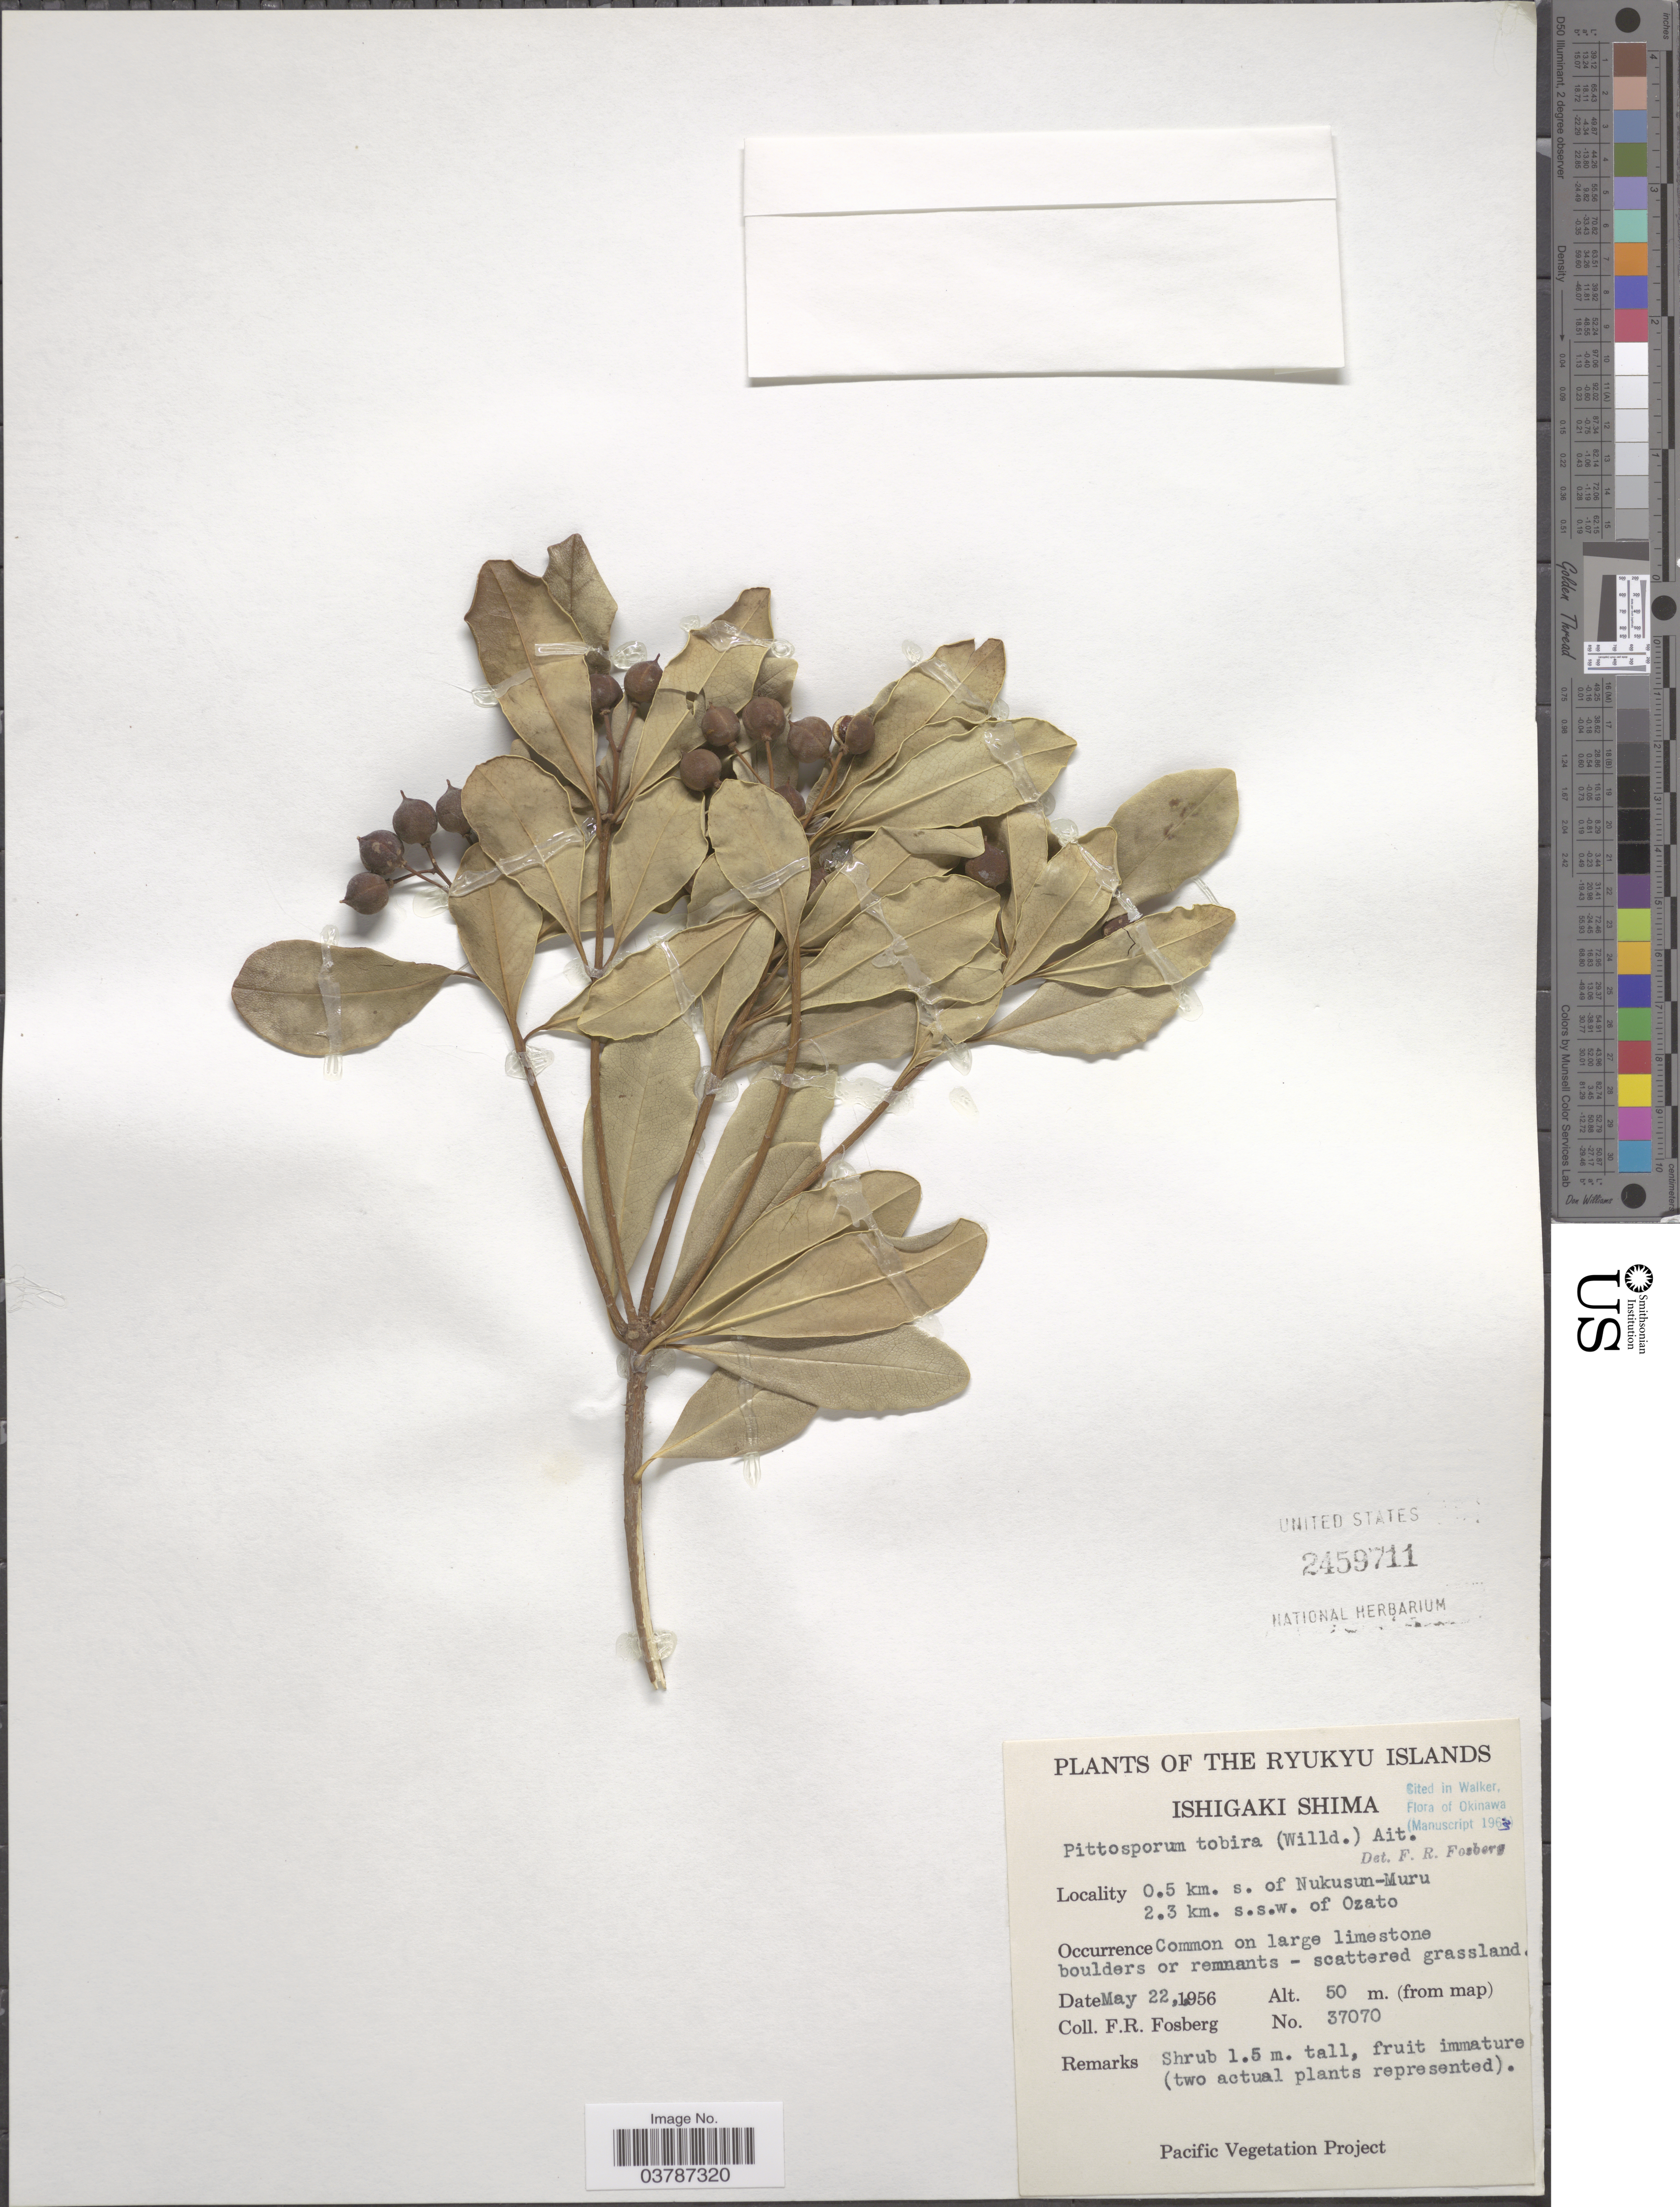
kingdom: Plantae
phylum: Tracheophyta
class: Magnoliopsida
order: Apiales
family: Pittosporaceae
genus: Pittosporum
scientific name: Pittosporum tobira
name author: (Thunb.) W.T. Aiton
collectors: F. R. Fosberg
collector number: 37070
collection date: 1956-05-22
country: Japan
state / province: Okinawa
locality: Ryukyu Islands. Ishigaki Shima. 0.5 km. s. of Nukusun-Muru 2.3 km. s.s.w. of Ozato.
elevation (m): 50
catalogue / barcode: US 2459711